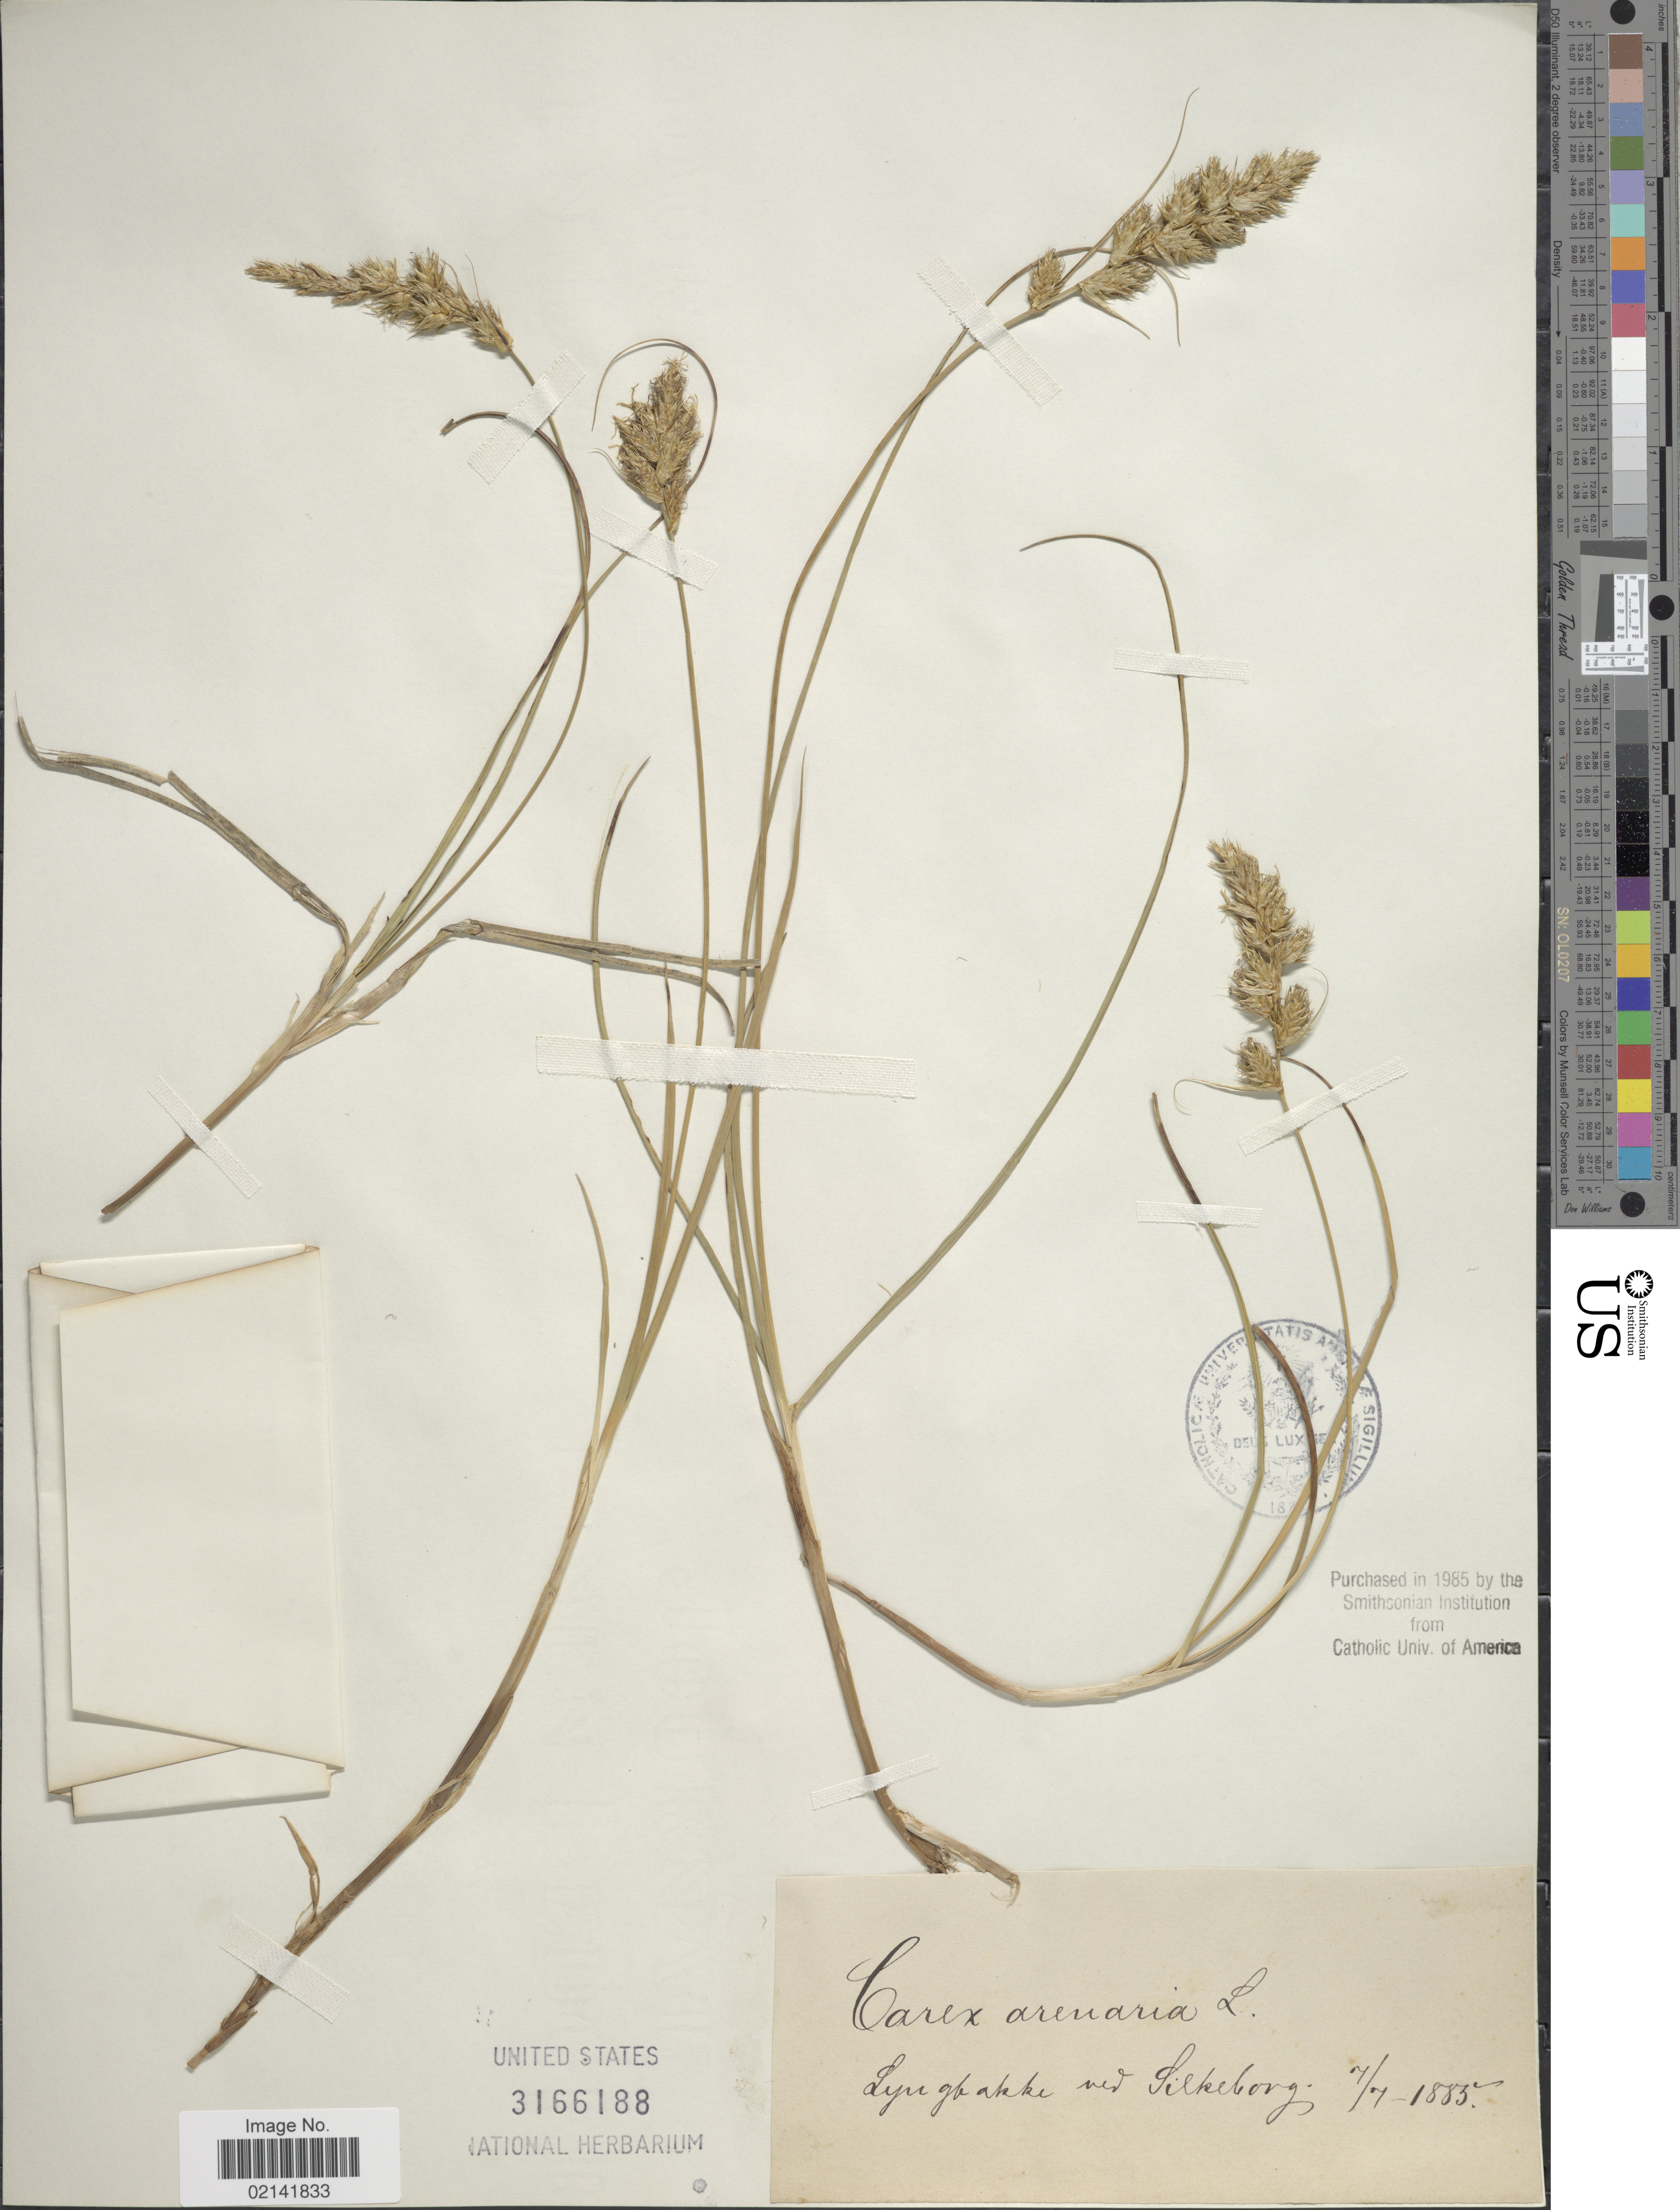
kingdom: Plantae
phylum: Tracheophyta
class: Liliopsida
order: Poales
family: Cyperaceae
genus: Carex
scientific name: Carex arenaria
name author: L.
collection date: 1885-07-07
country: Denmark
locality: Lyngbakke ned Silkeborg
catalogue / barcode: US 3166188